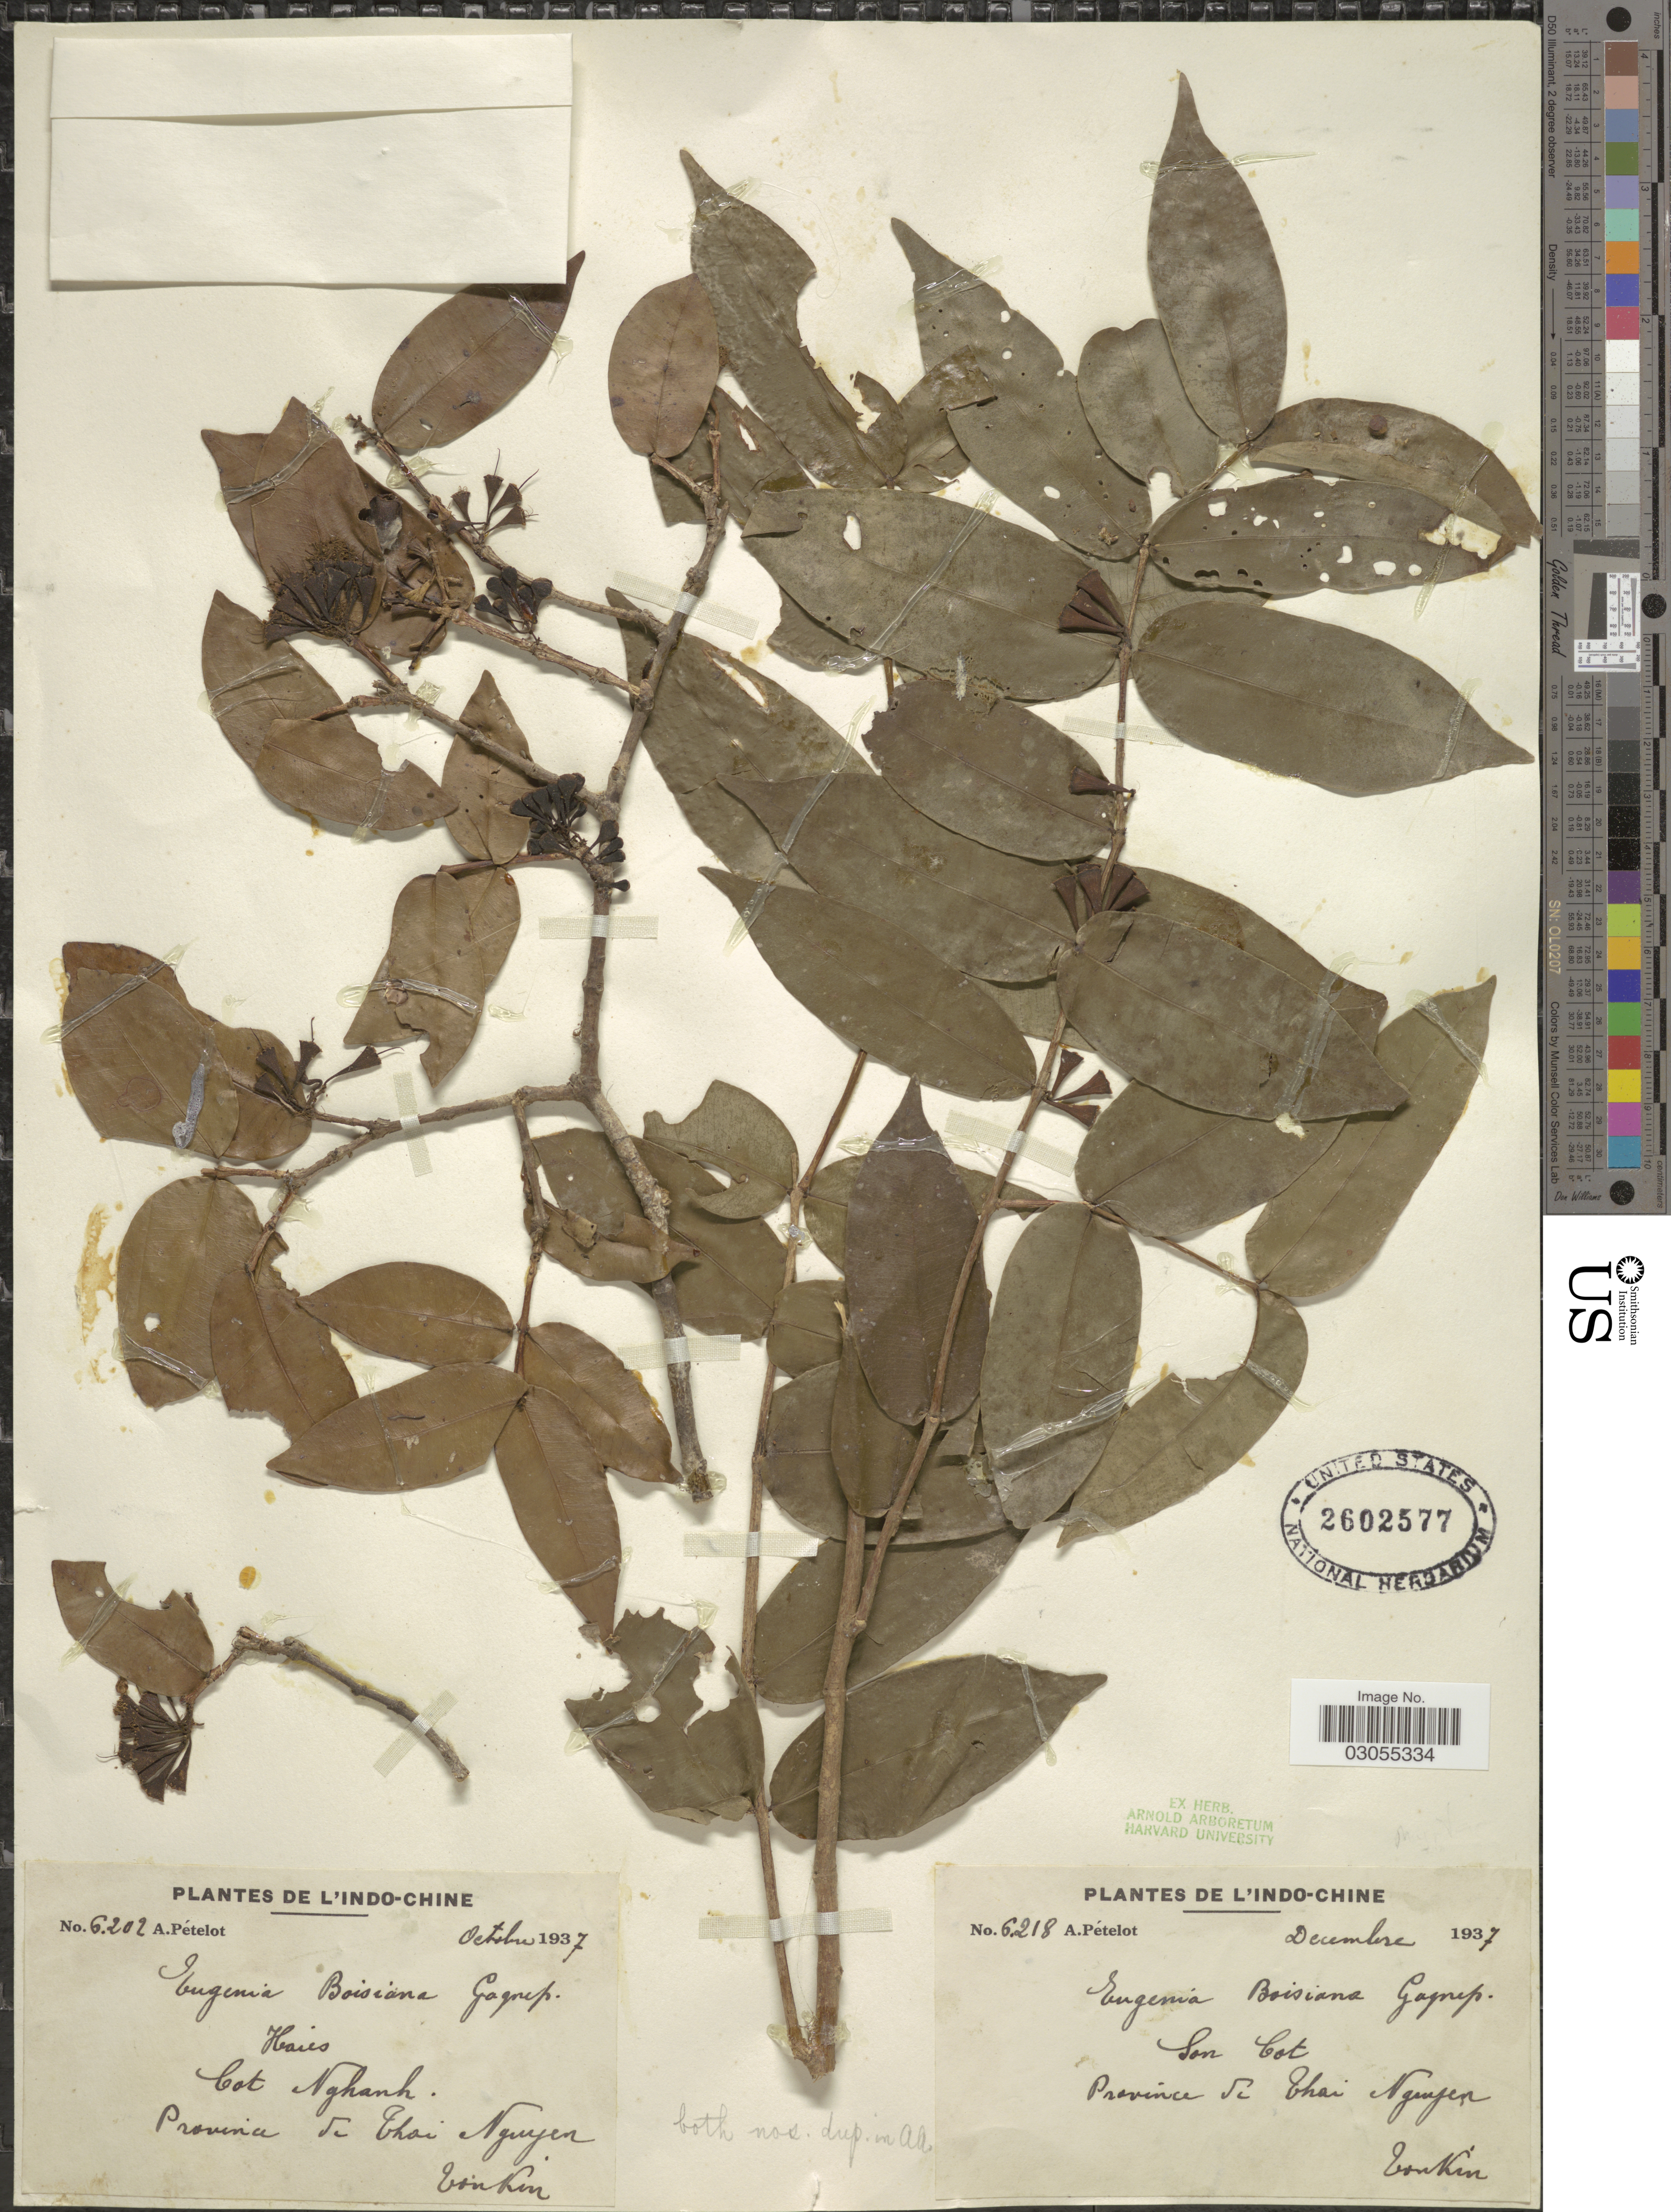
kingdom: Plantae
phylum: Tracheophyta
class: Magnoliopsida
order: Myrtales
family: Myrtaceae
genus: Syzygium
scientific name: Syzygium boisianum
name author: (Gagnep.) Merr. & L.M. Perry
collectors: A. Petelot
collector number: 6202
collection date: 1937-10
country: Vietnam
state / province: Thai Nguyen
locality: Indo-Chine. Haies. Cot Nganh. Tonkin.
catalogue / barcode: US 2602577